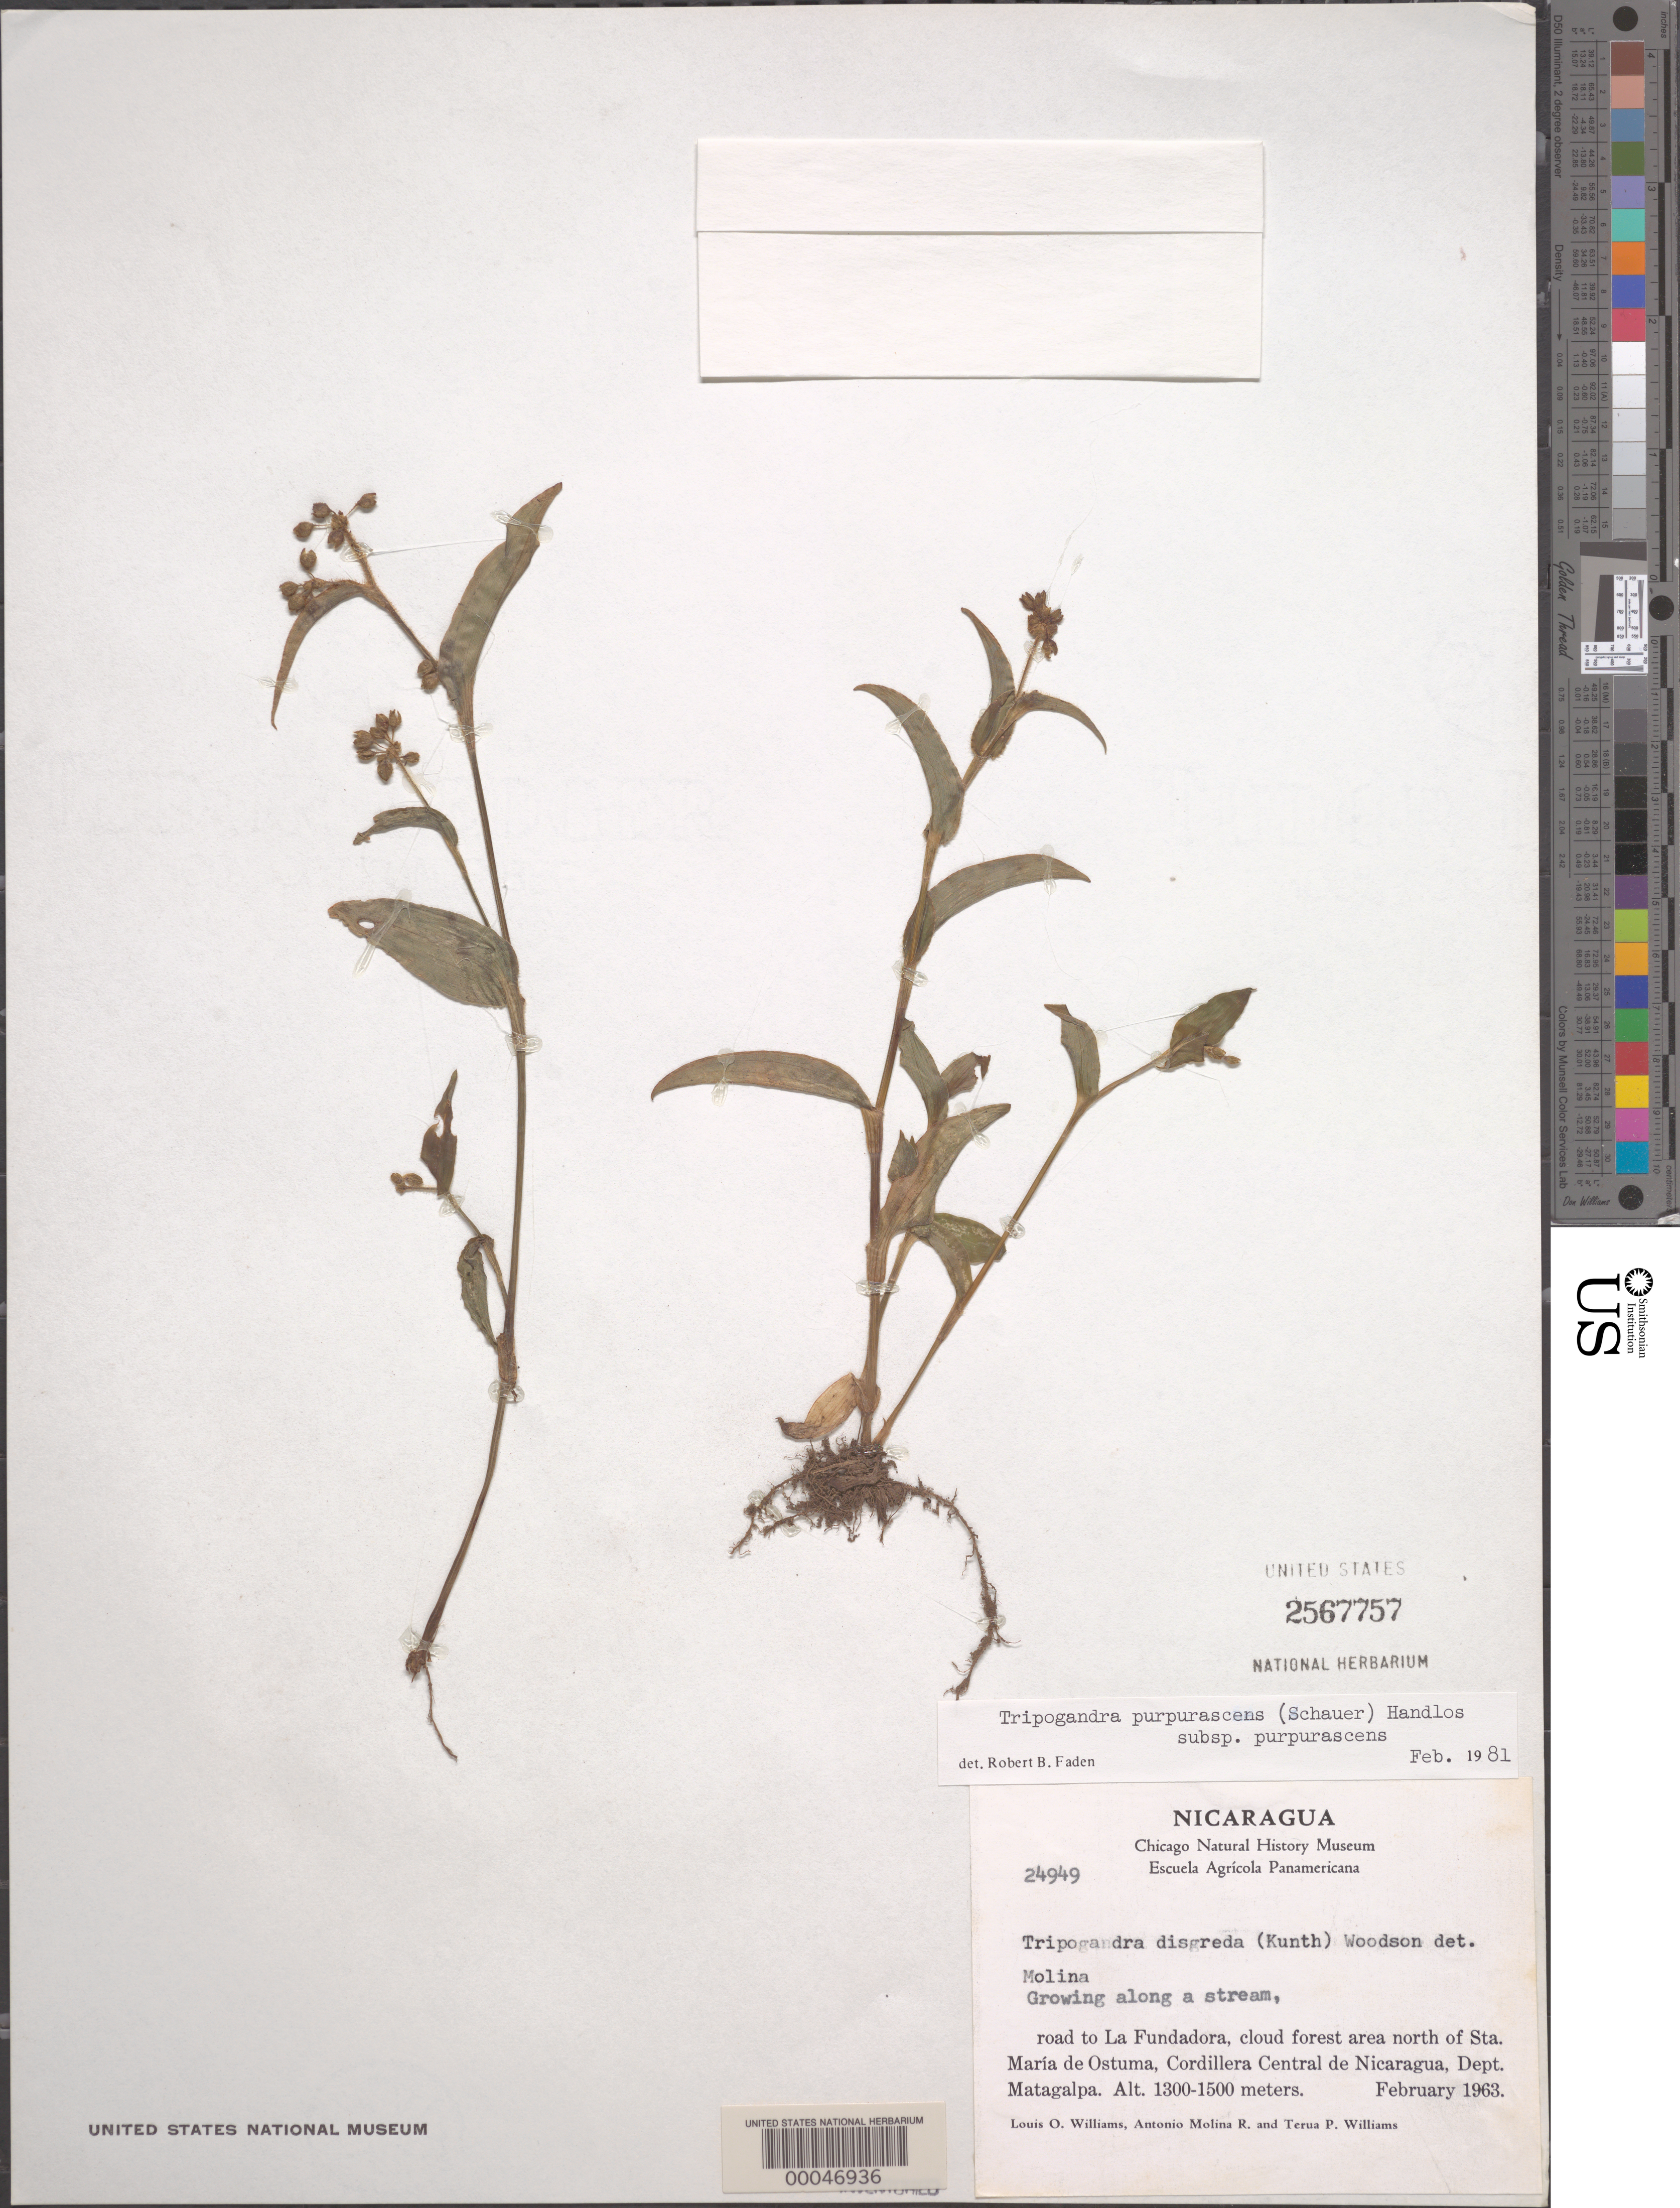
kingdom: Plantae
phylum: Tracheophyta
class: Liliopsida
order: Commelinales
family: Commelinaceae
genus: Tripogandra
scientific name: Tripogandra purpurascens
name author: (S. Schauer) Handlos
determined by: Faden, Robert B., (US), Smithsonian Institution - National Museum of Natural History (UNITED STATES)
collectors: L. O. Williams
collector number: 24949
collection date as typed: Feb 1963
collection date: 1963-02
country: Nicaragua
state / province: Matagalpa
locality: N of santa maria de ostuma, cordillera central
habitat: Streambank in cloud forest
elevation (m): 1300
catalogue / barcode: US 2567757